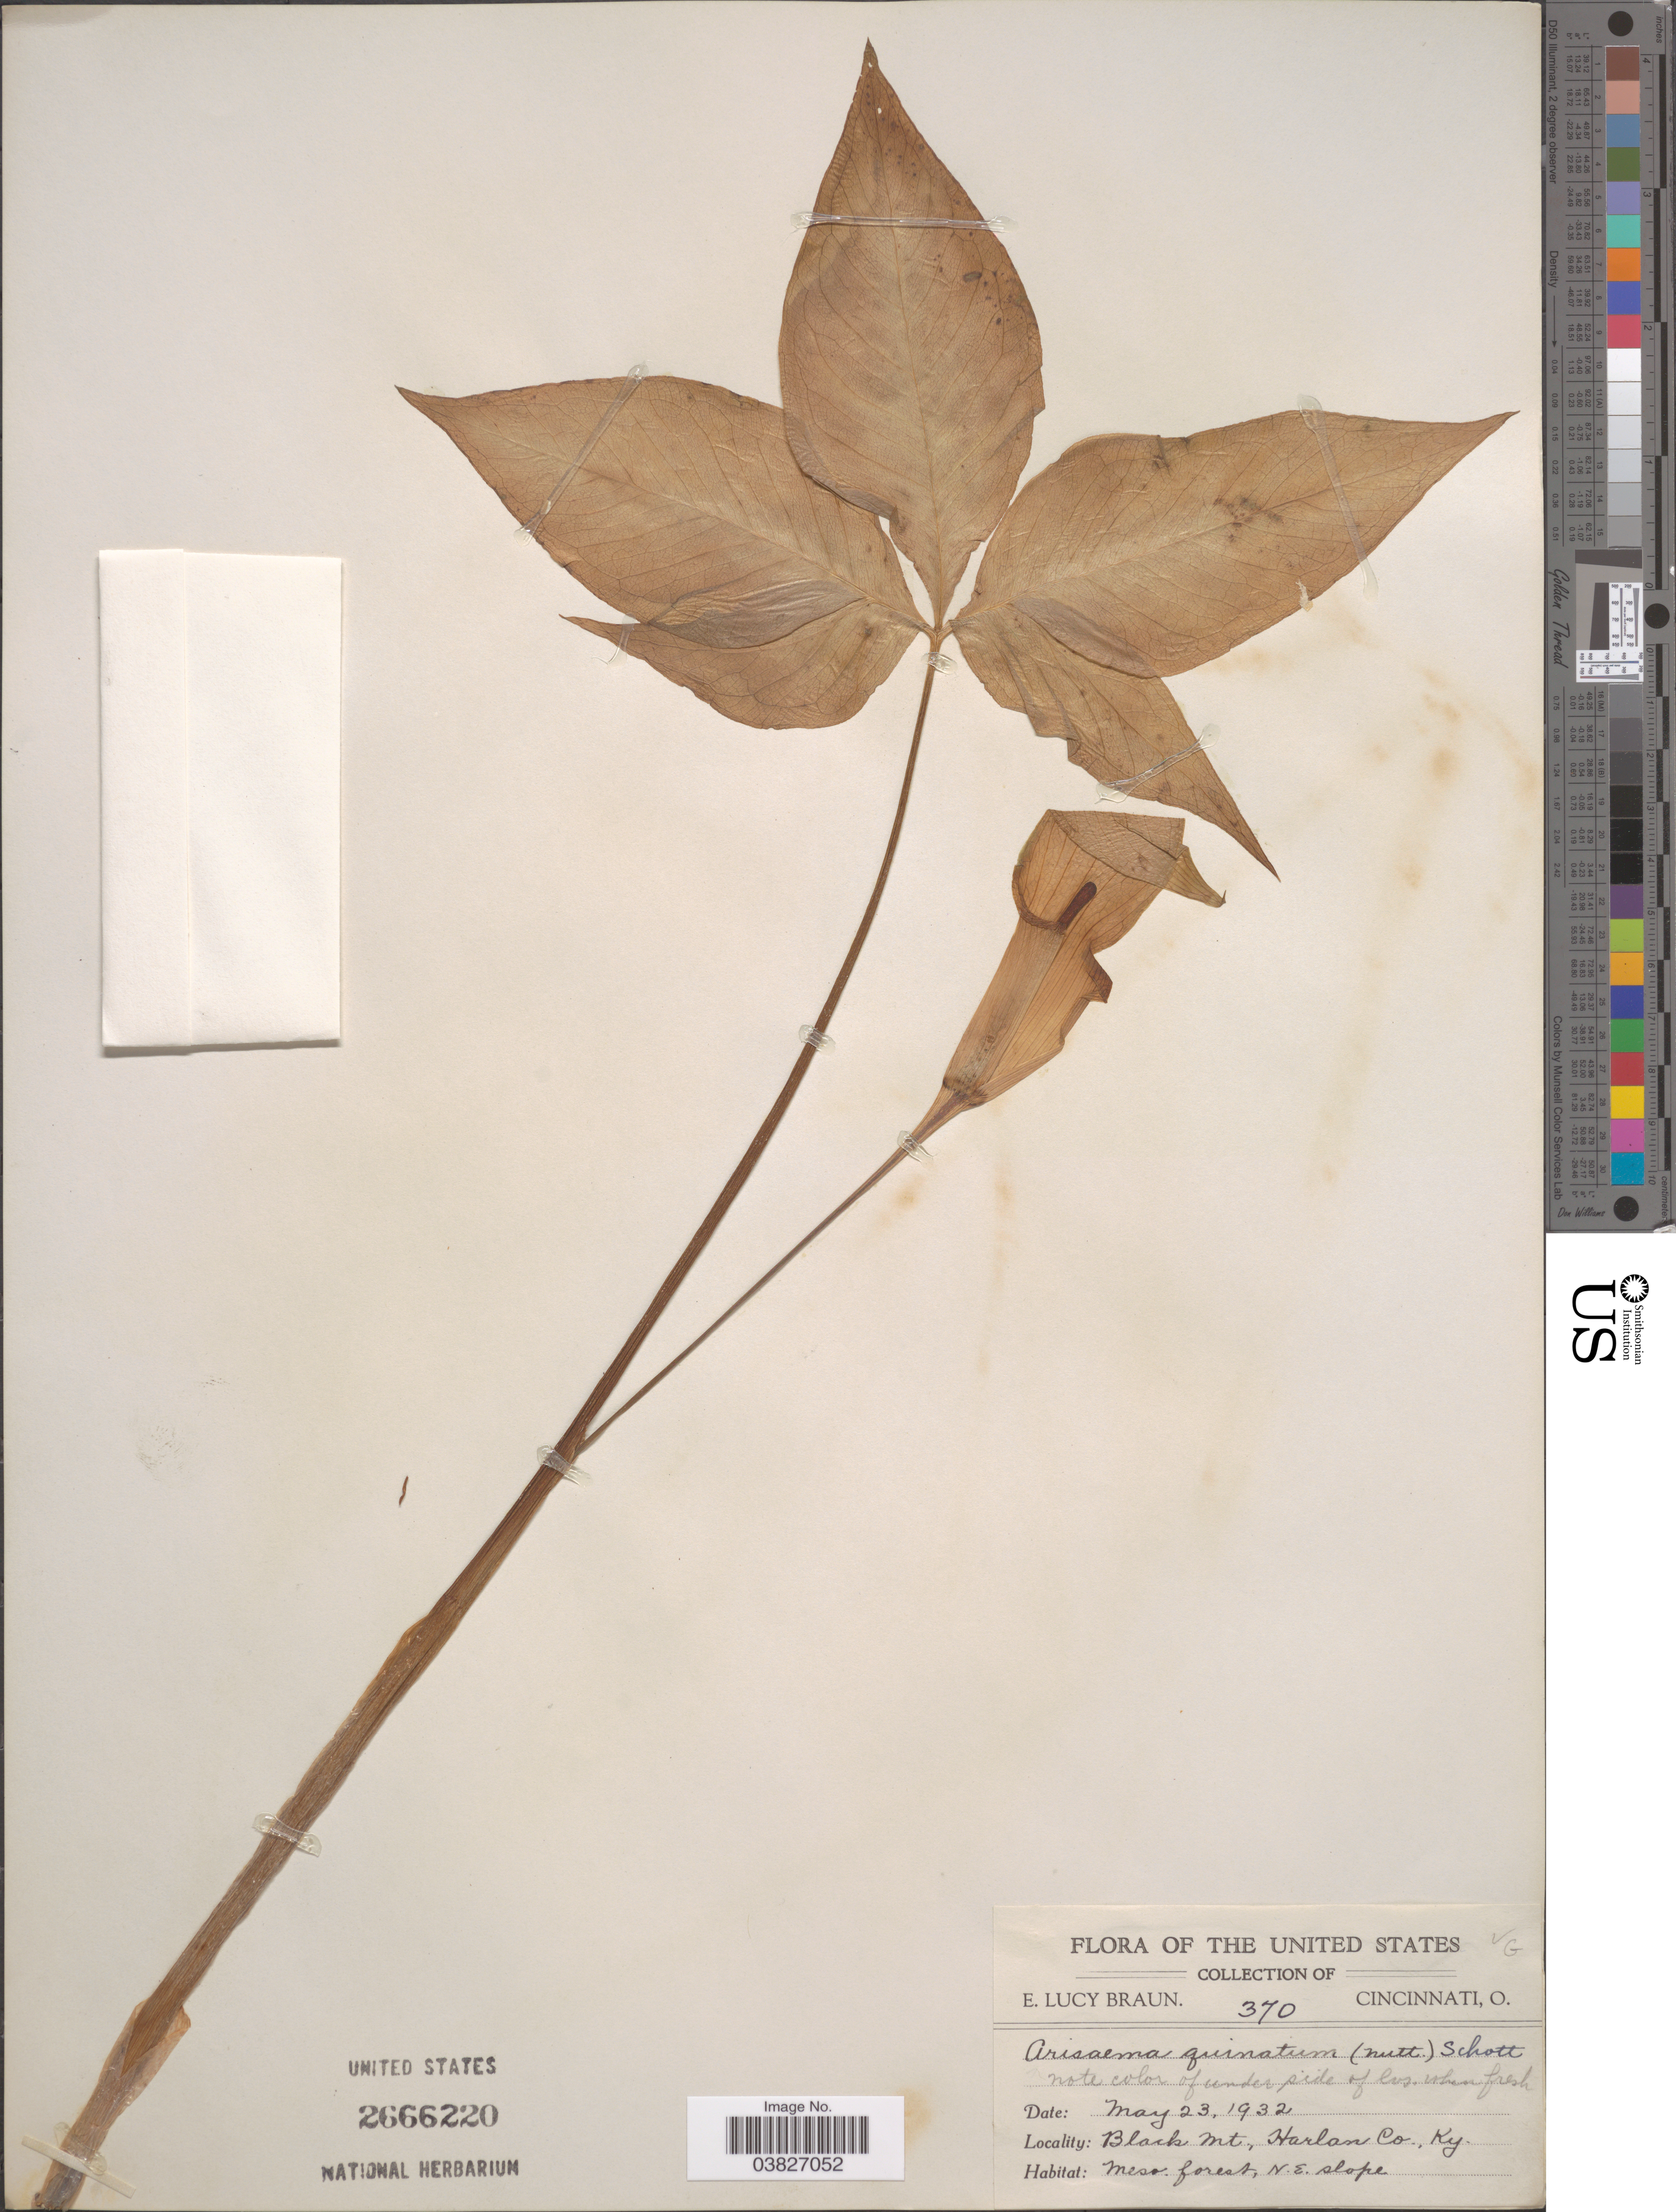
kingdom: Plantae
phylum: Tracheophyta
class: Liliopsida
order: Alismatales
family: Araceae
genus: Arisaema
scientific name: Arisaema quinatum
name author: (Nutt.) Schott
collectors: E. L. Braun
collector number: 370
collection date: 1932-05-23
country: United States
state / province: Kentucky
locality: Black Mt., Harlan Co. Mesa forest, N.E. slope.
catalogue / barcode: US 2666220